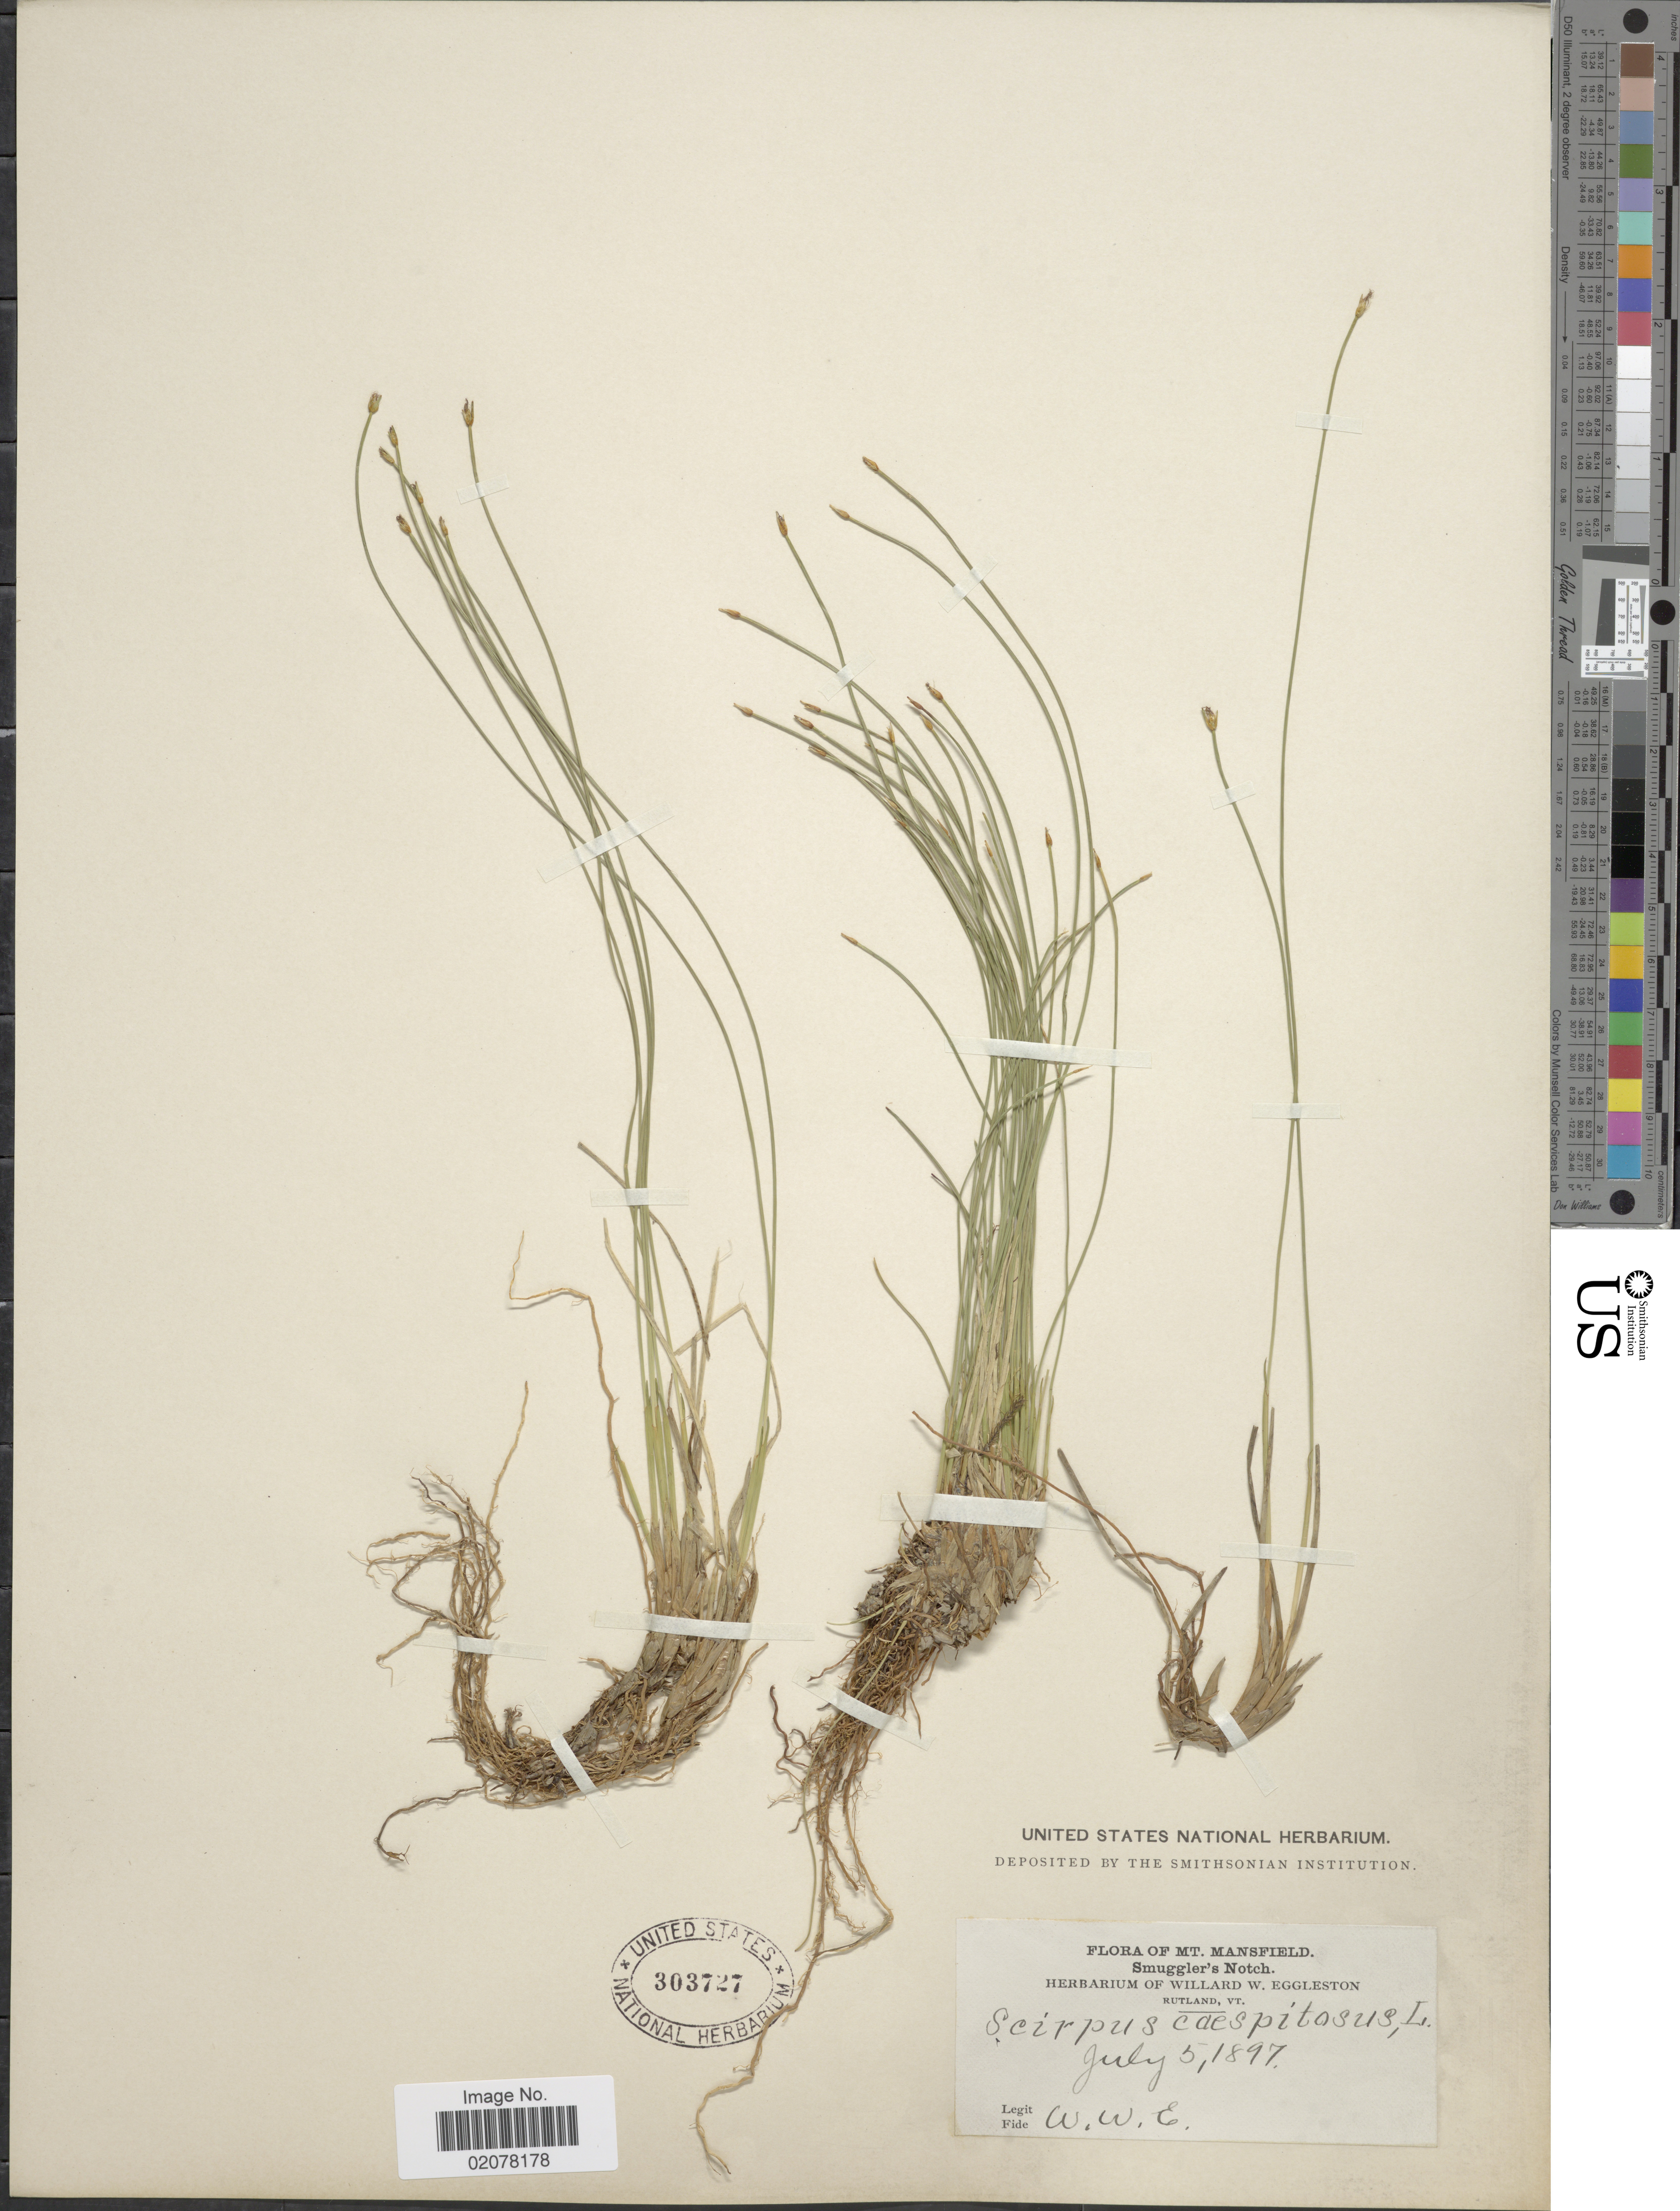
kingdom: Plantae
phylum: Tracheophyta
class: Liliopsida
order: Poales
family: Cyperaceae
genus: Trichophorum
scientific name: Trichophorum cespitosum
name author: (L.) Hartm.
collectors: W. W. Eggleston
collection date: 1897-07-05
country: United States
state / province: Vermont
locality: Mt. Mansfield, Smuggler's Notch, Rutland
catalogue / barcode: US 303727